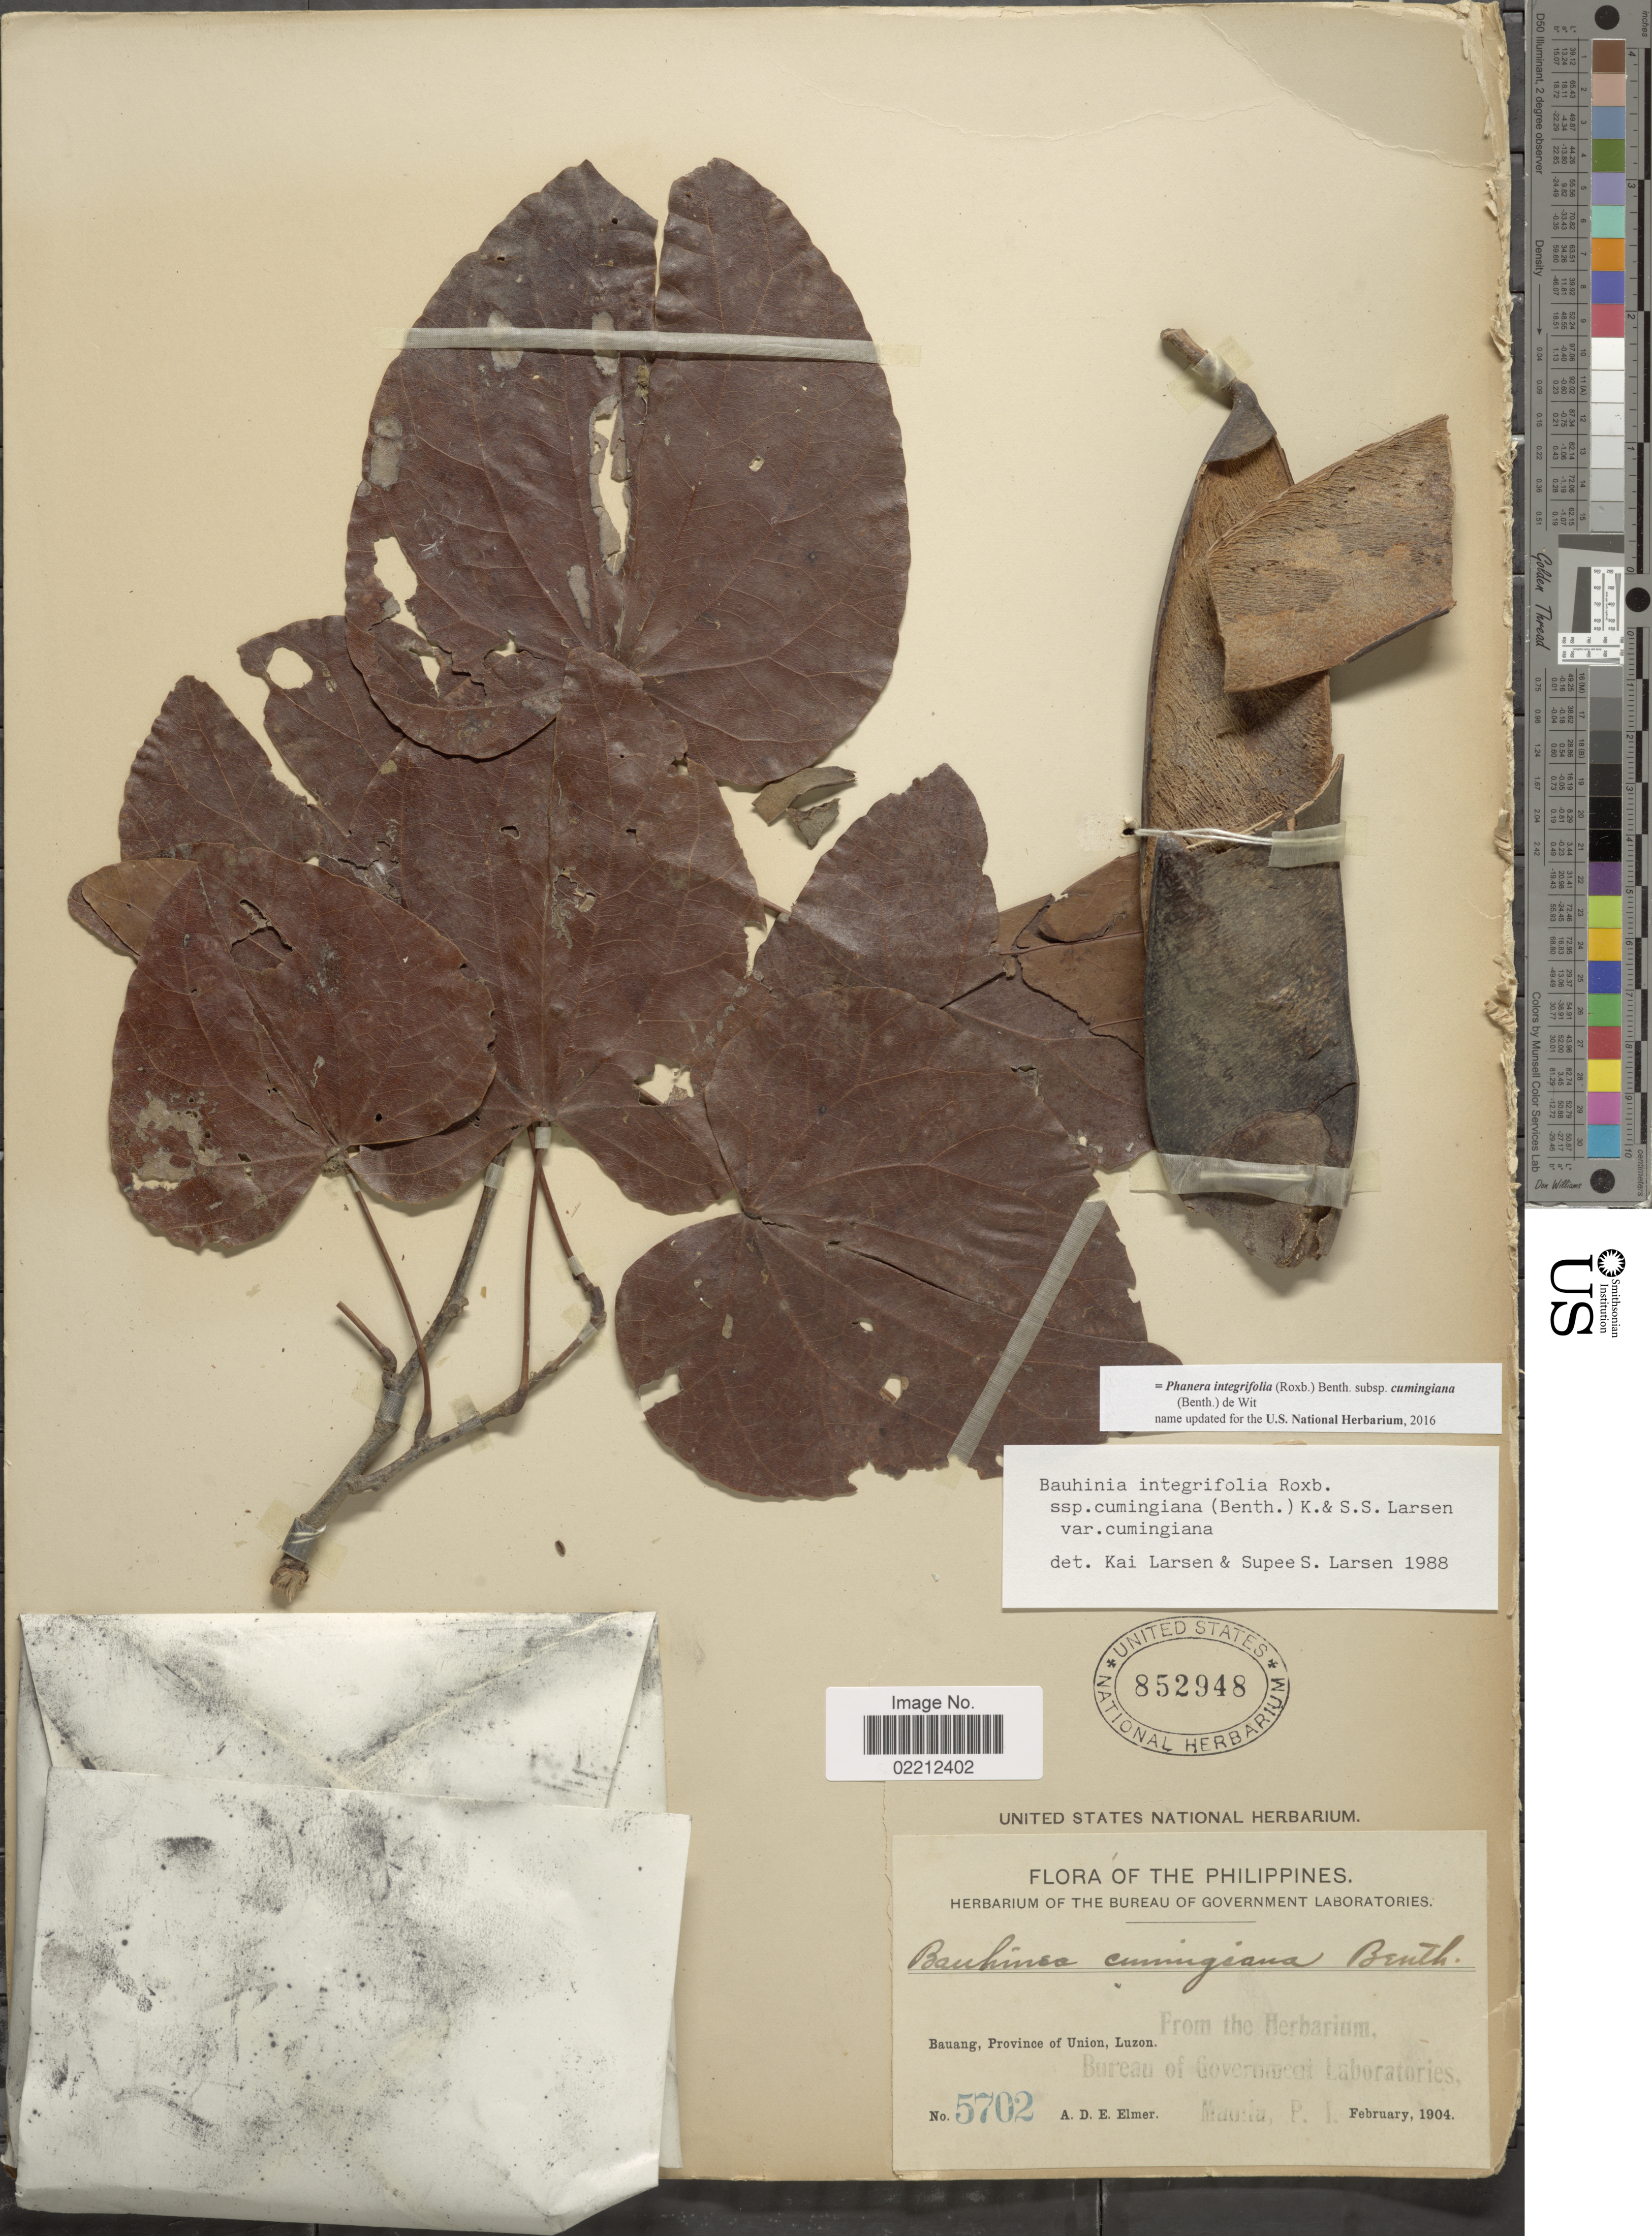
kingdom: Plantae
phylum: Tracheophyta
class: Magnoliopsida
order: Fabales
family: Fabaceae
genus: Phanera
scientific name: Phanera integrifolia subsp. cumingiana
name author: (Benth.) de Wit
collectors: A. D. E. Elmer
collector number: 5702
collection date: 1904-02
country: Philippines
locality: Bauang, Province of Union, Luzon.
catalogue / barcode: US 852948